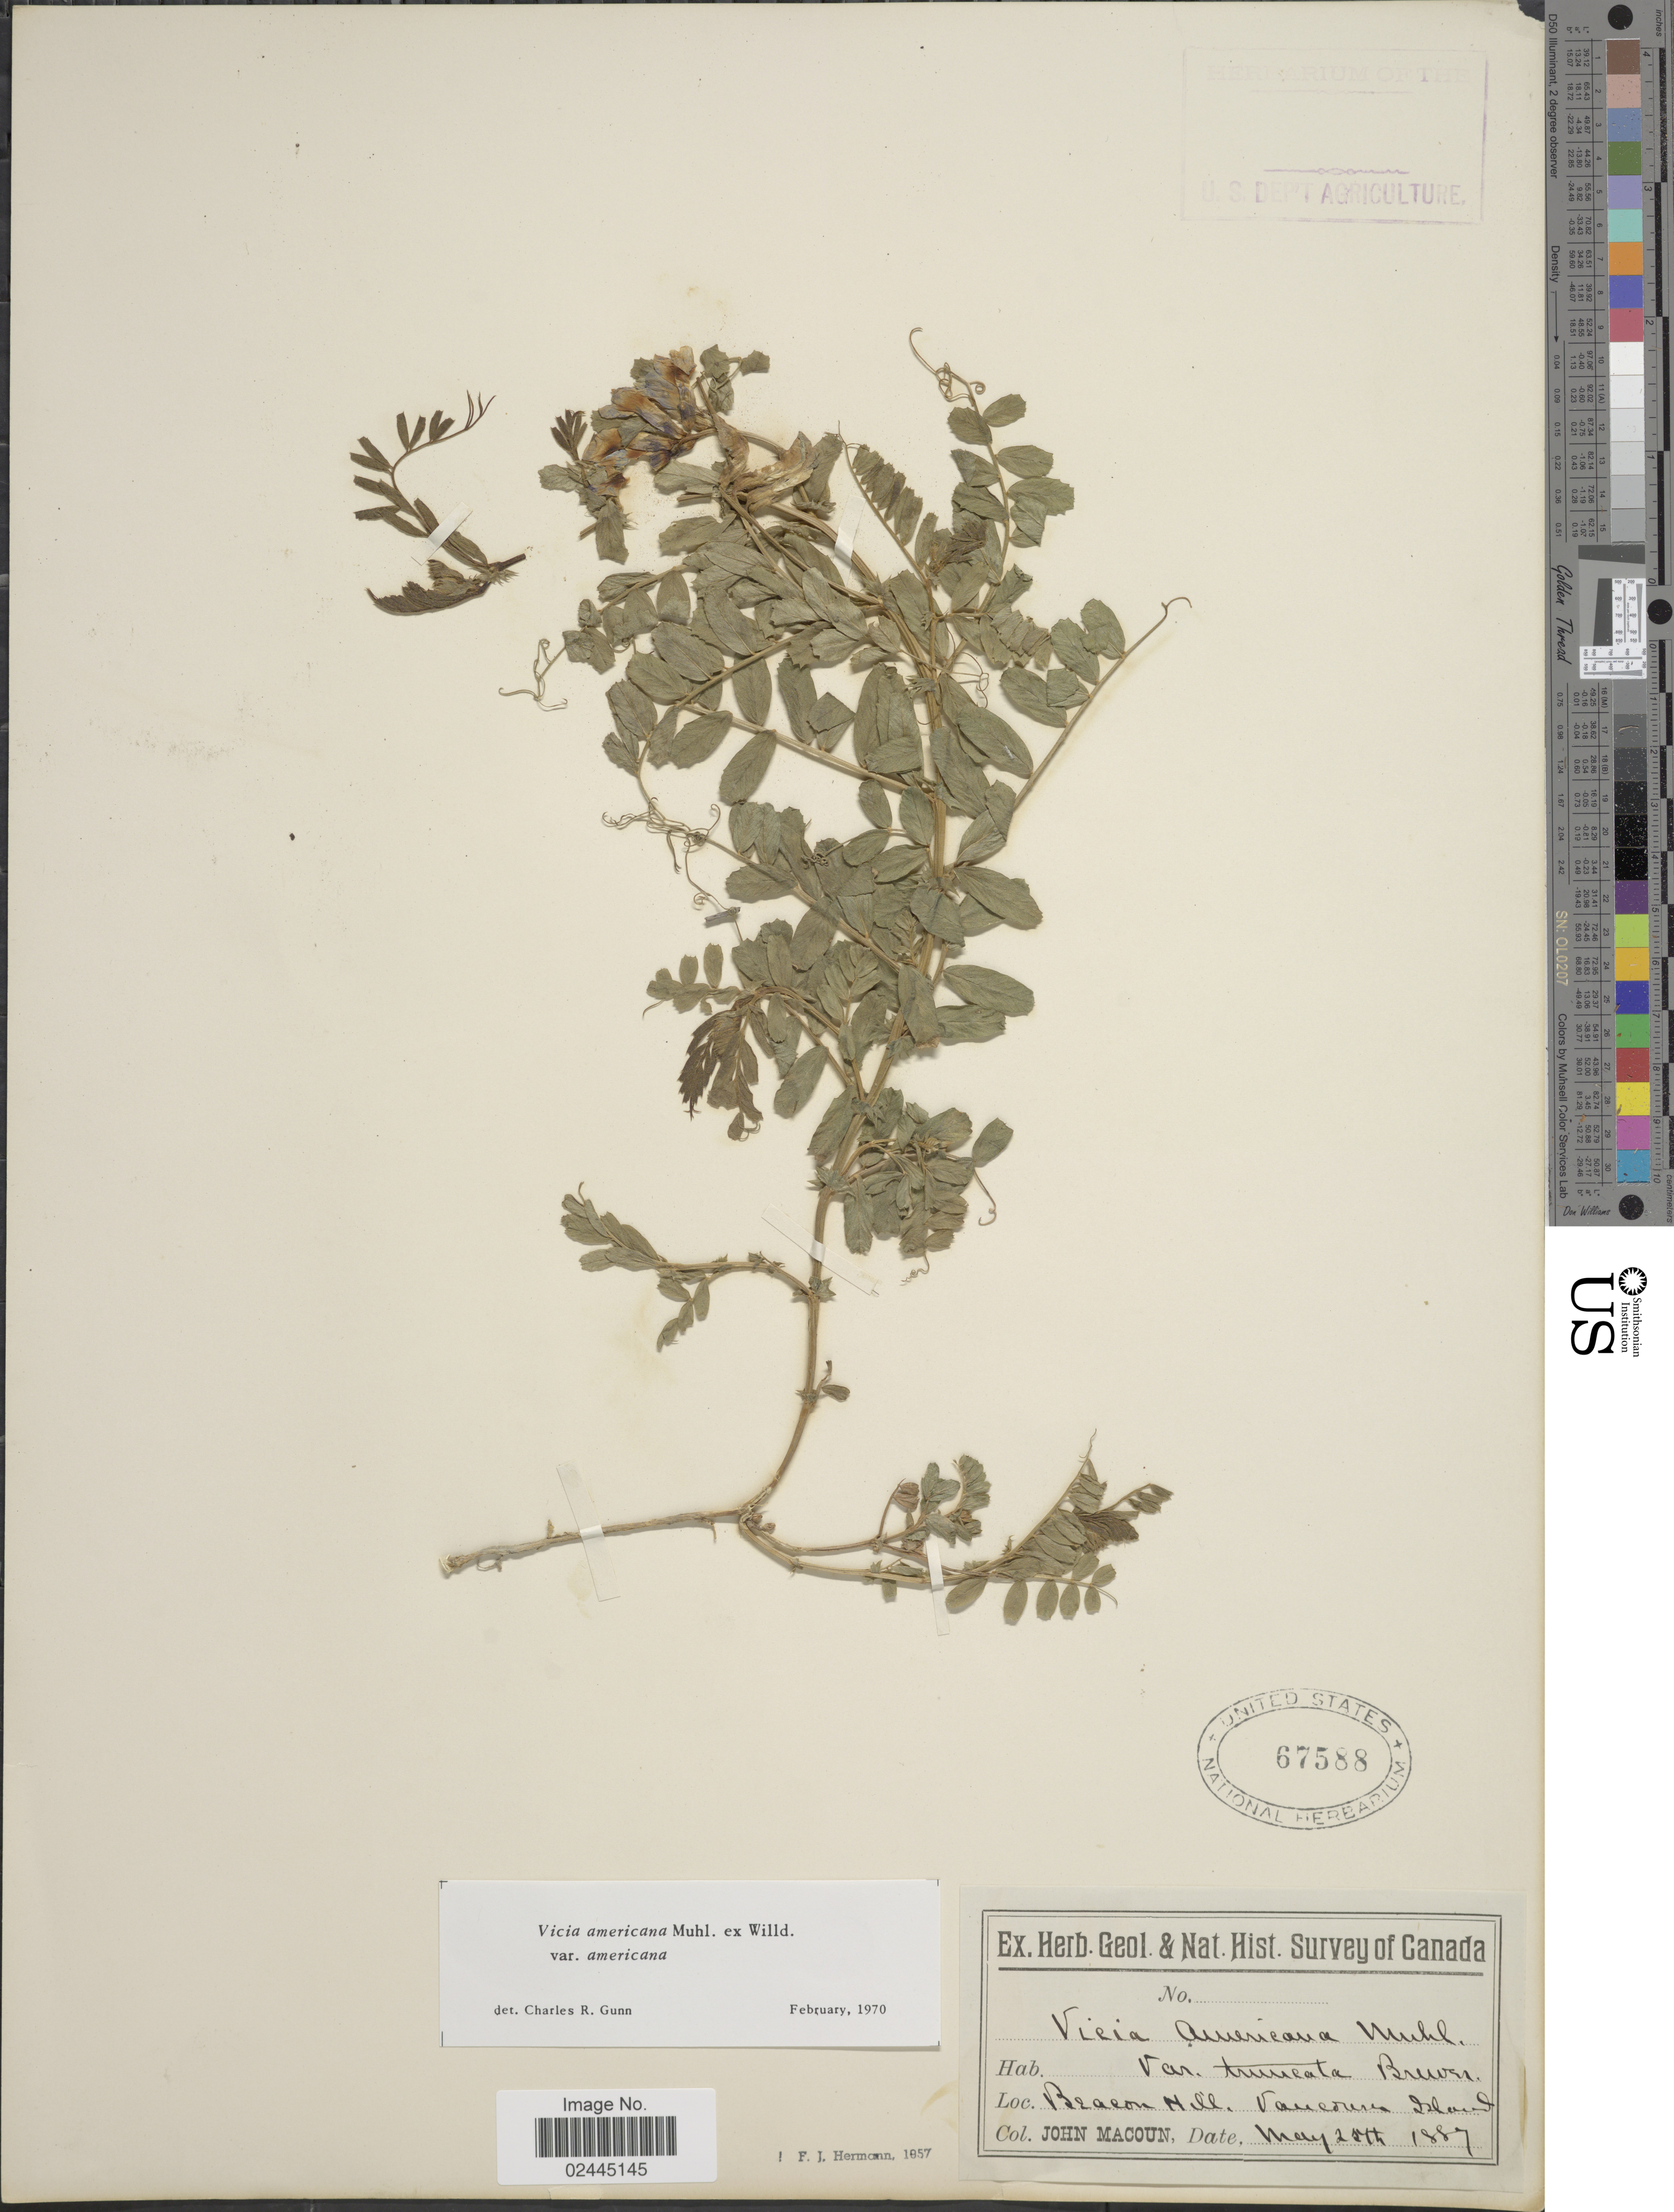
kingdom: Plantae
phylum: Tracheophyta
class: Magnoliopsida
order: Fabales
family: Fabaceae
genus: Vicia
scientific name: Vicia americana var. americana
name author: Muhl. ex Willd.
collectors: J. Macoun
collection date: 1887-05-25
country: Canada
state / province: British Columbia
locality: Bracon Mill, Vancouver Island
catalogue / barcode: US 67588